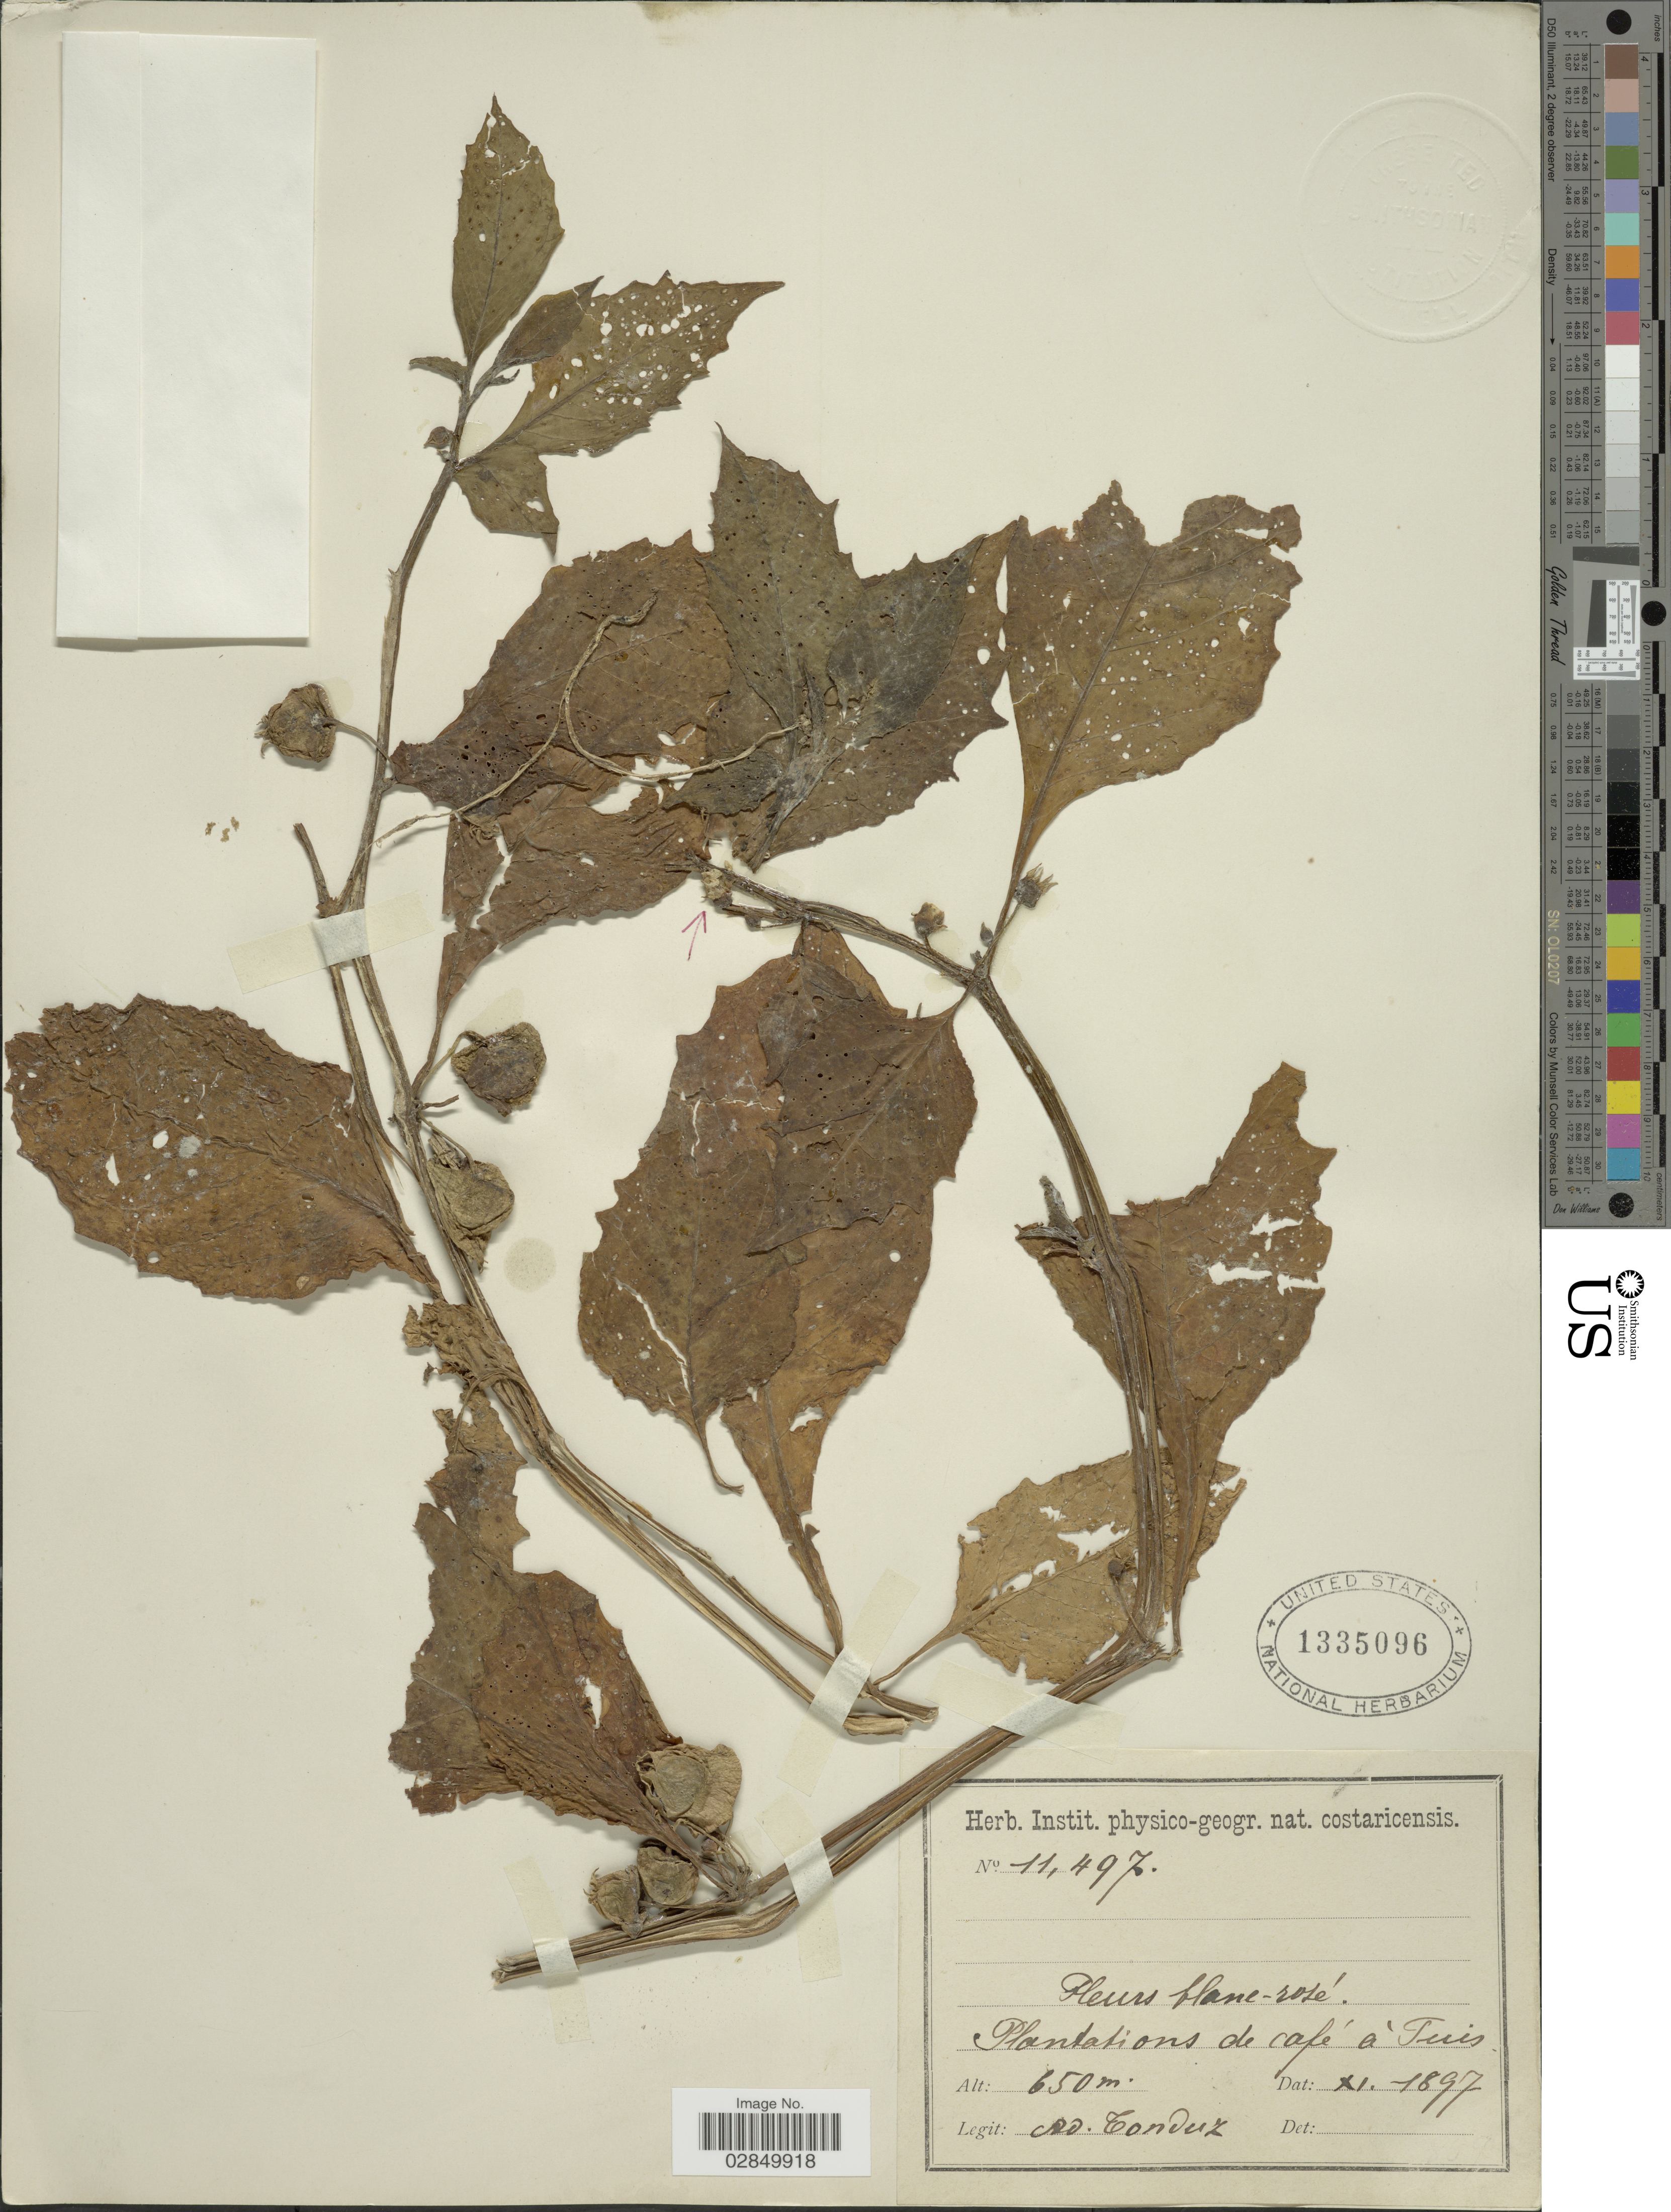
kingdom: Plantae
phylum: Tracheophyta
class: Magnoliopsida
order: Solanales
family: Solanaceae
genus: Physalis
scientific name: Physalis sp.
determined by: Nee, Michael H.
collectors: A. Tonduz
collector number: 11497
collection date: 1897-11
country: Costa Rica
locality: Plantations de café à Tuis.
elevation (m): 650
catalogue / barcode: US 1335096